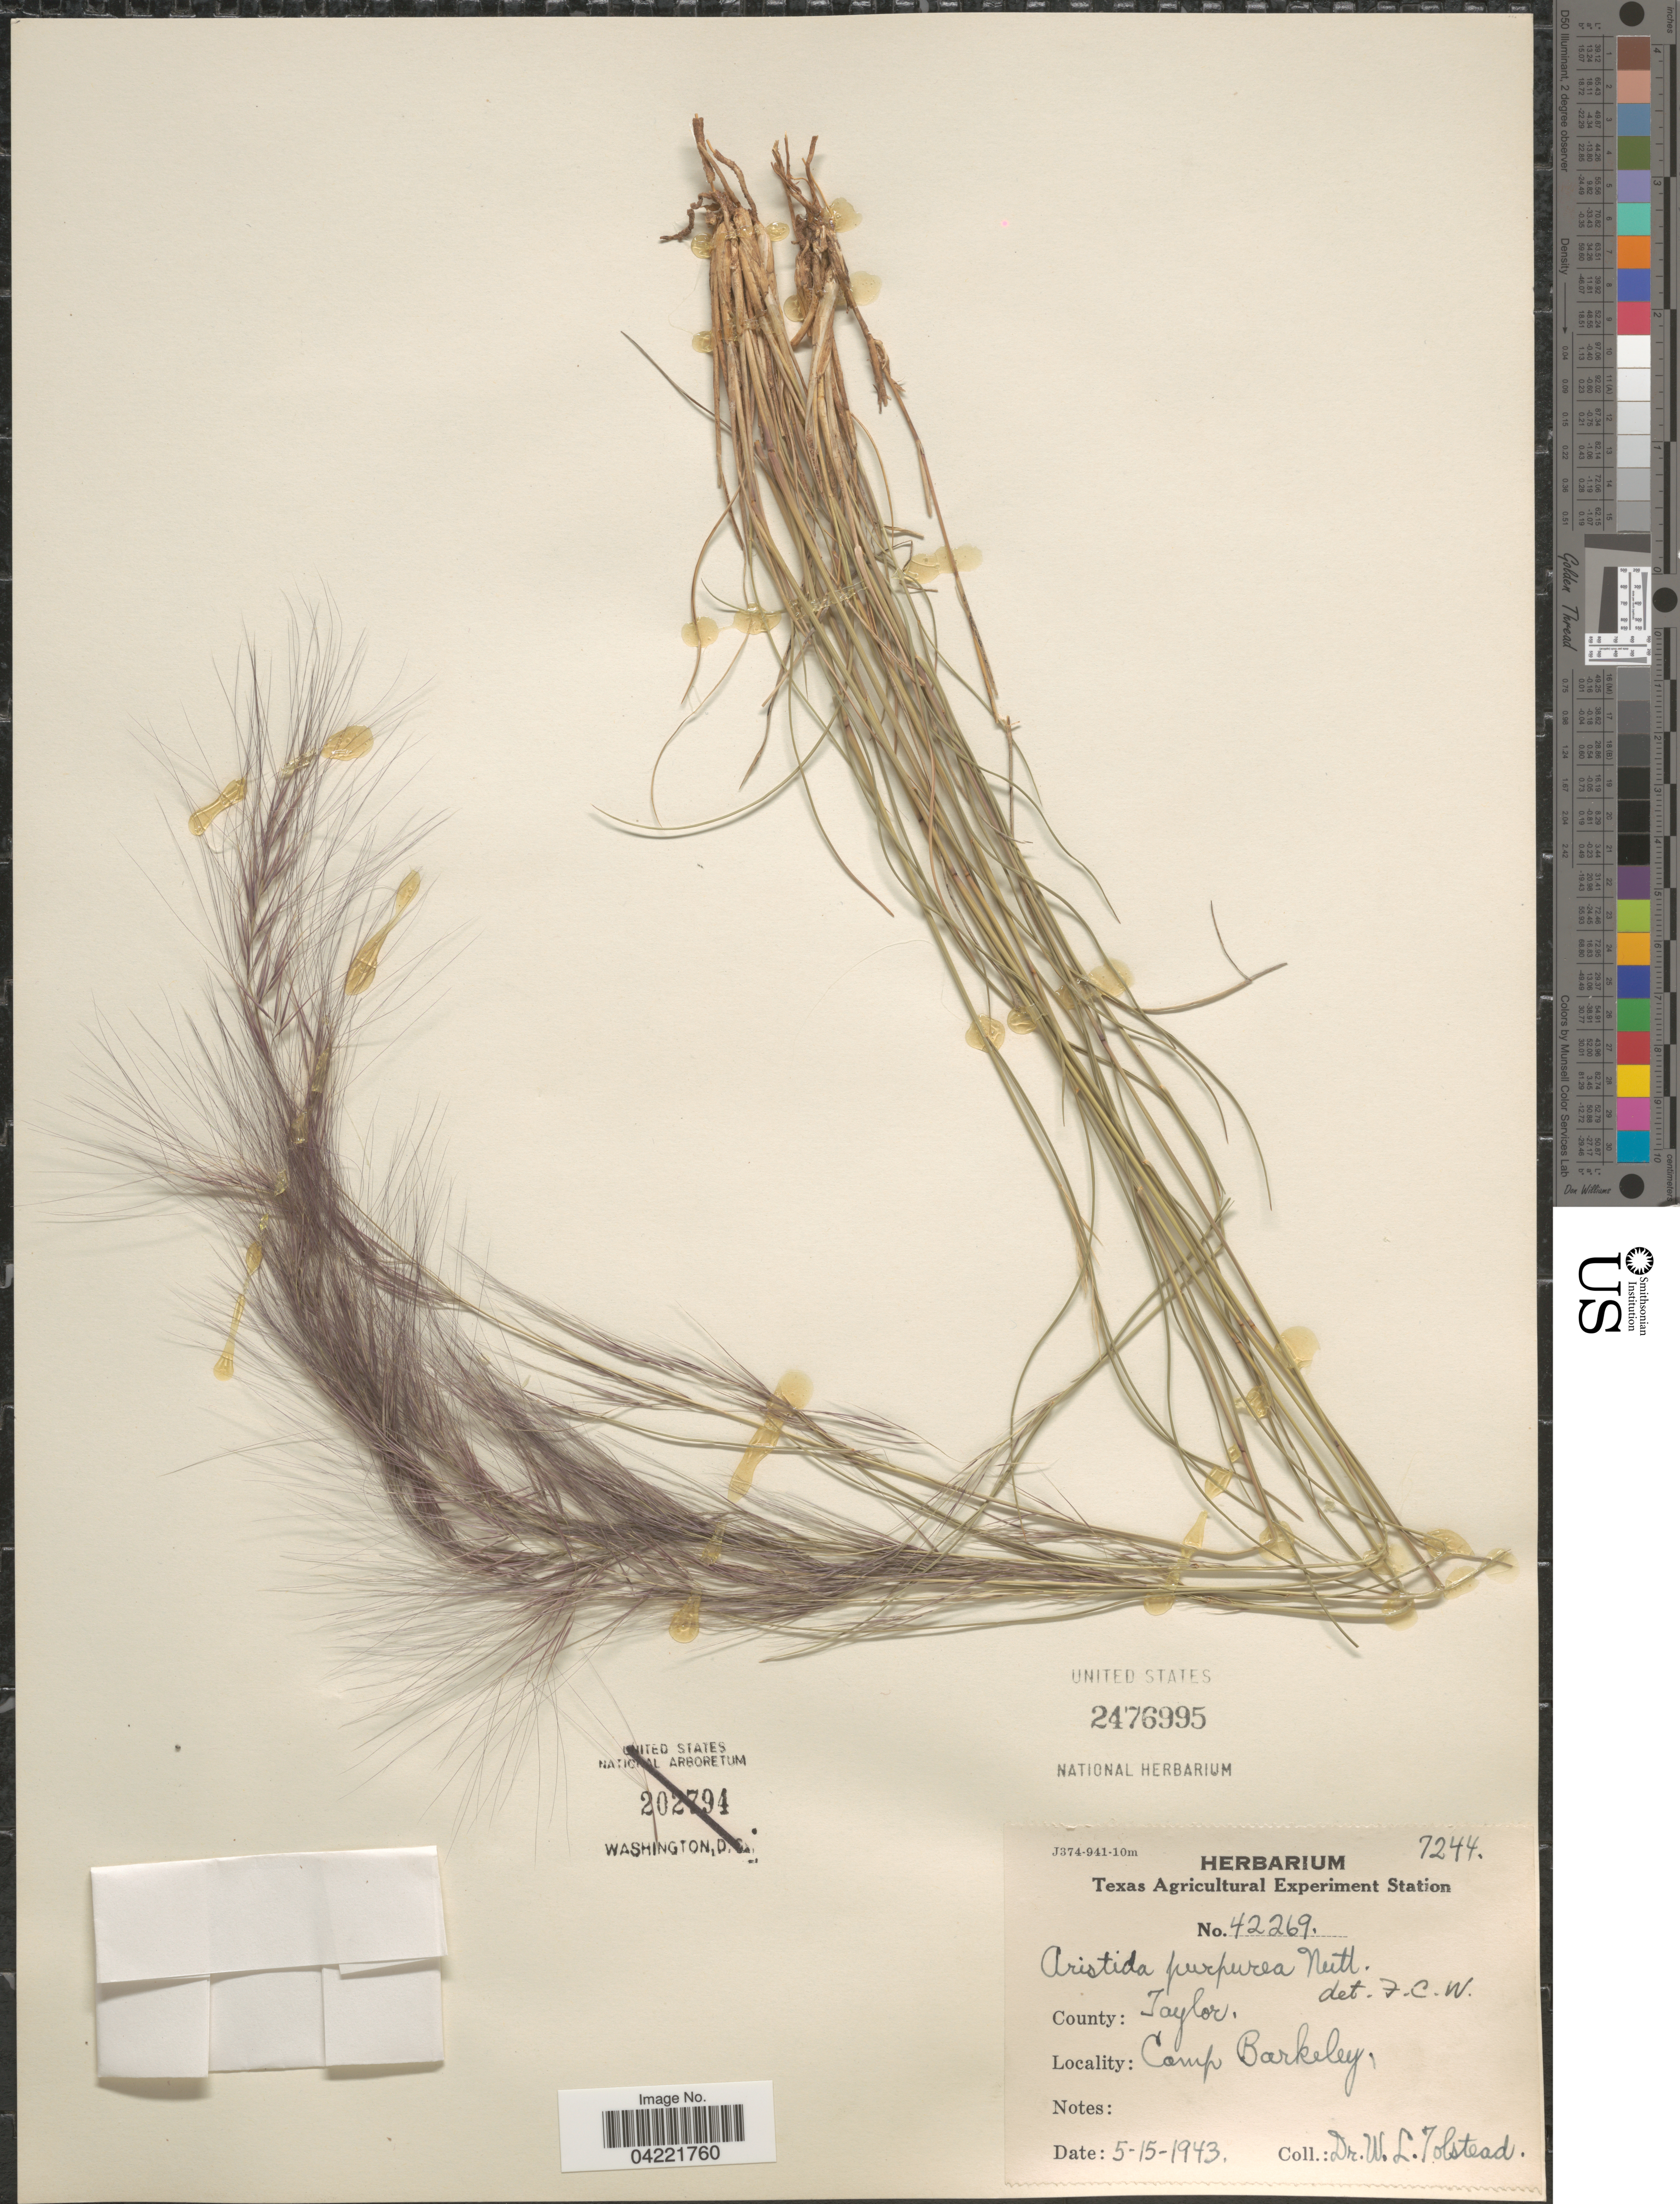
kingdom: Plantae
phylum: Tracheophyta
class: Liliopsida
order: Poales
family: Poaceae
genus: Aristida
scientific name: Aristida purpurea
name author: Nutt.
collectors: W. Tolstead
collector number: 42269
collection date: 1943-05-15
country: United States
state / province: Texas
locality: County Taylor. Camp Barkeley.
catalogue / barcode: US 2476995